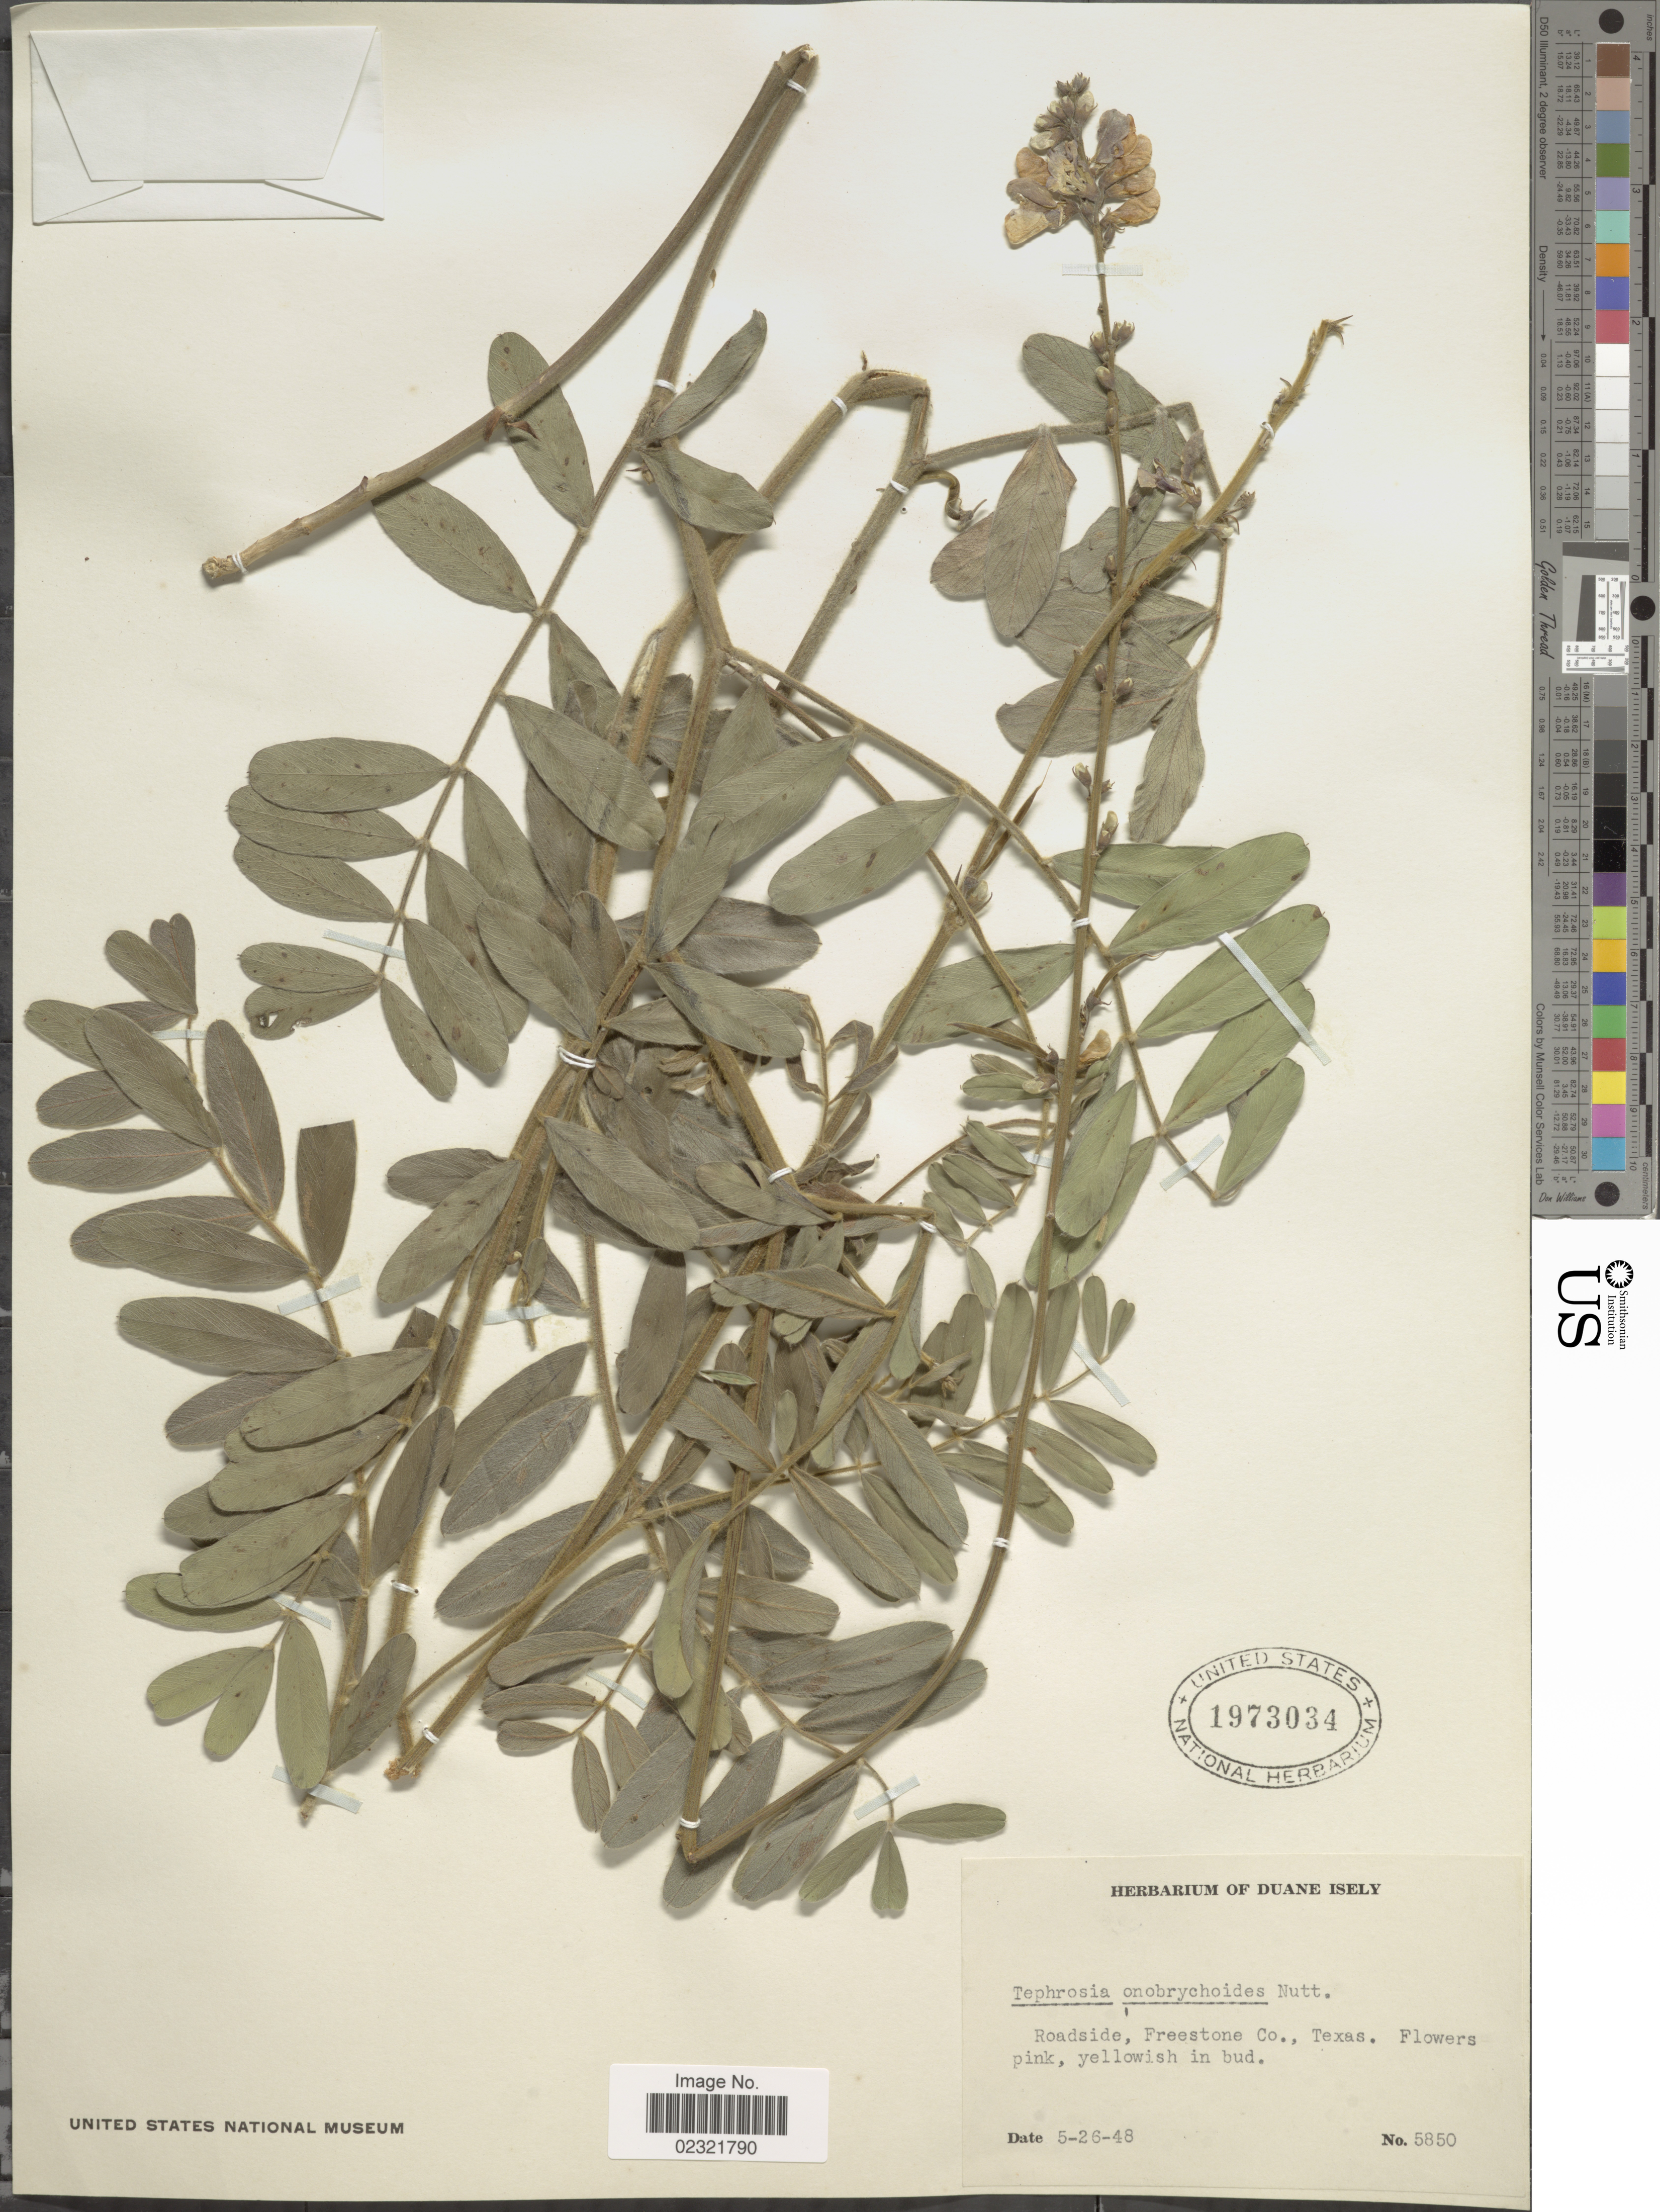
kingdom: Plantae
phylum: Tracheophyta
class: Magnoliopsida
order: Fabales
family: Fabaceae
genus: Tephrosia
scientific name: Tephrosia onobrychoides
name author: Nutt.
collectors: ex. herb. Duane Isely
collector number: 5850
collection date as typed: Transcribed d/m/y: 26/5/48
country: United States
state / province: Texas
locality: Roadside, Freestone Co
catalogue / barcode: US 1973034